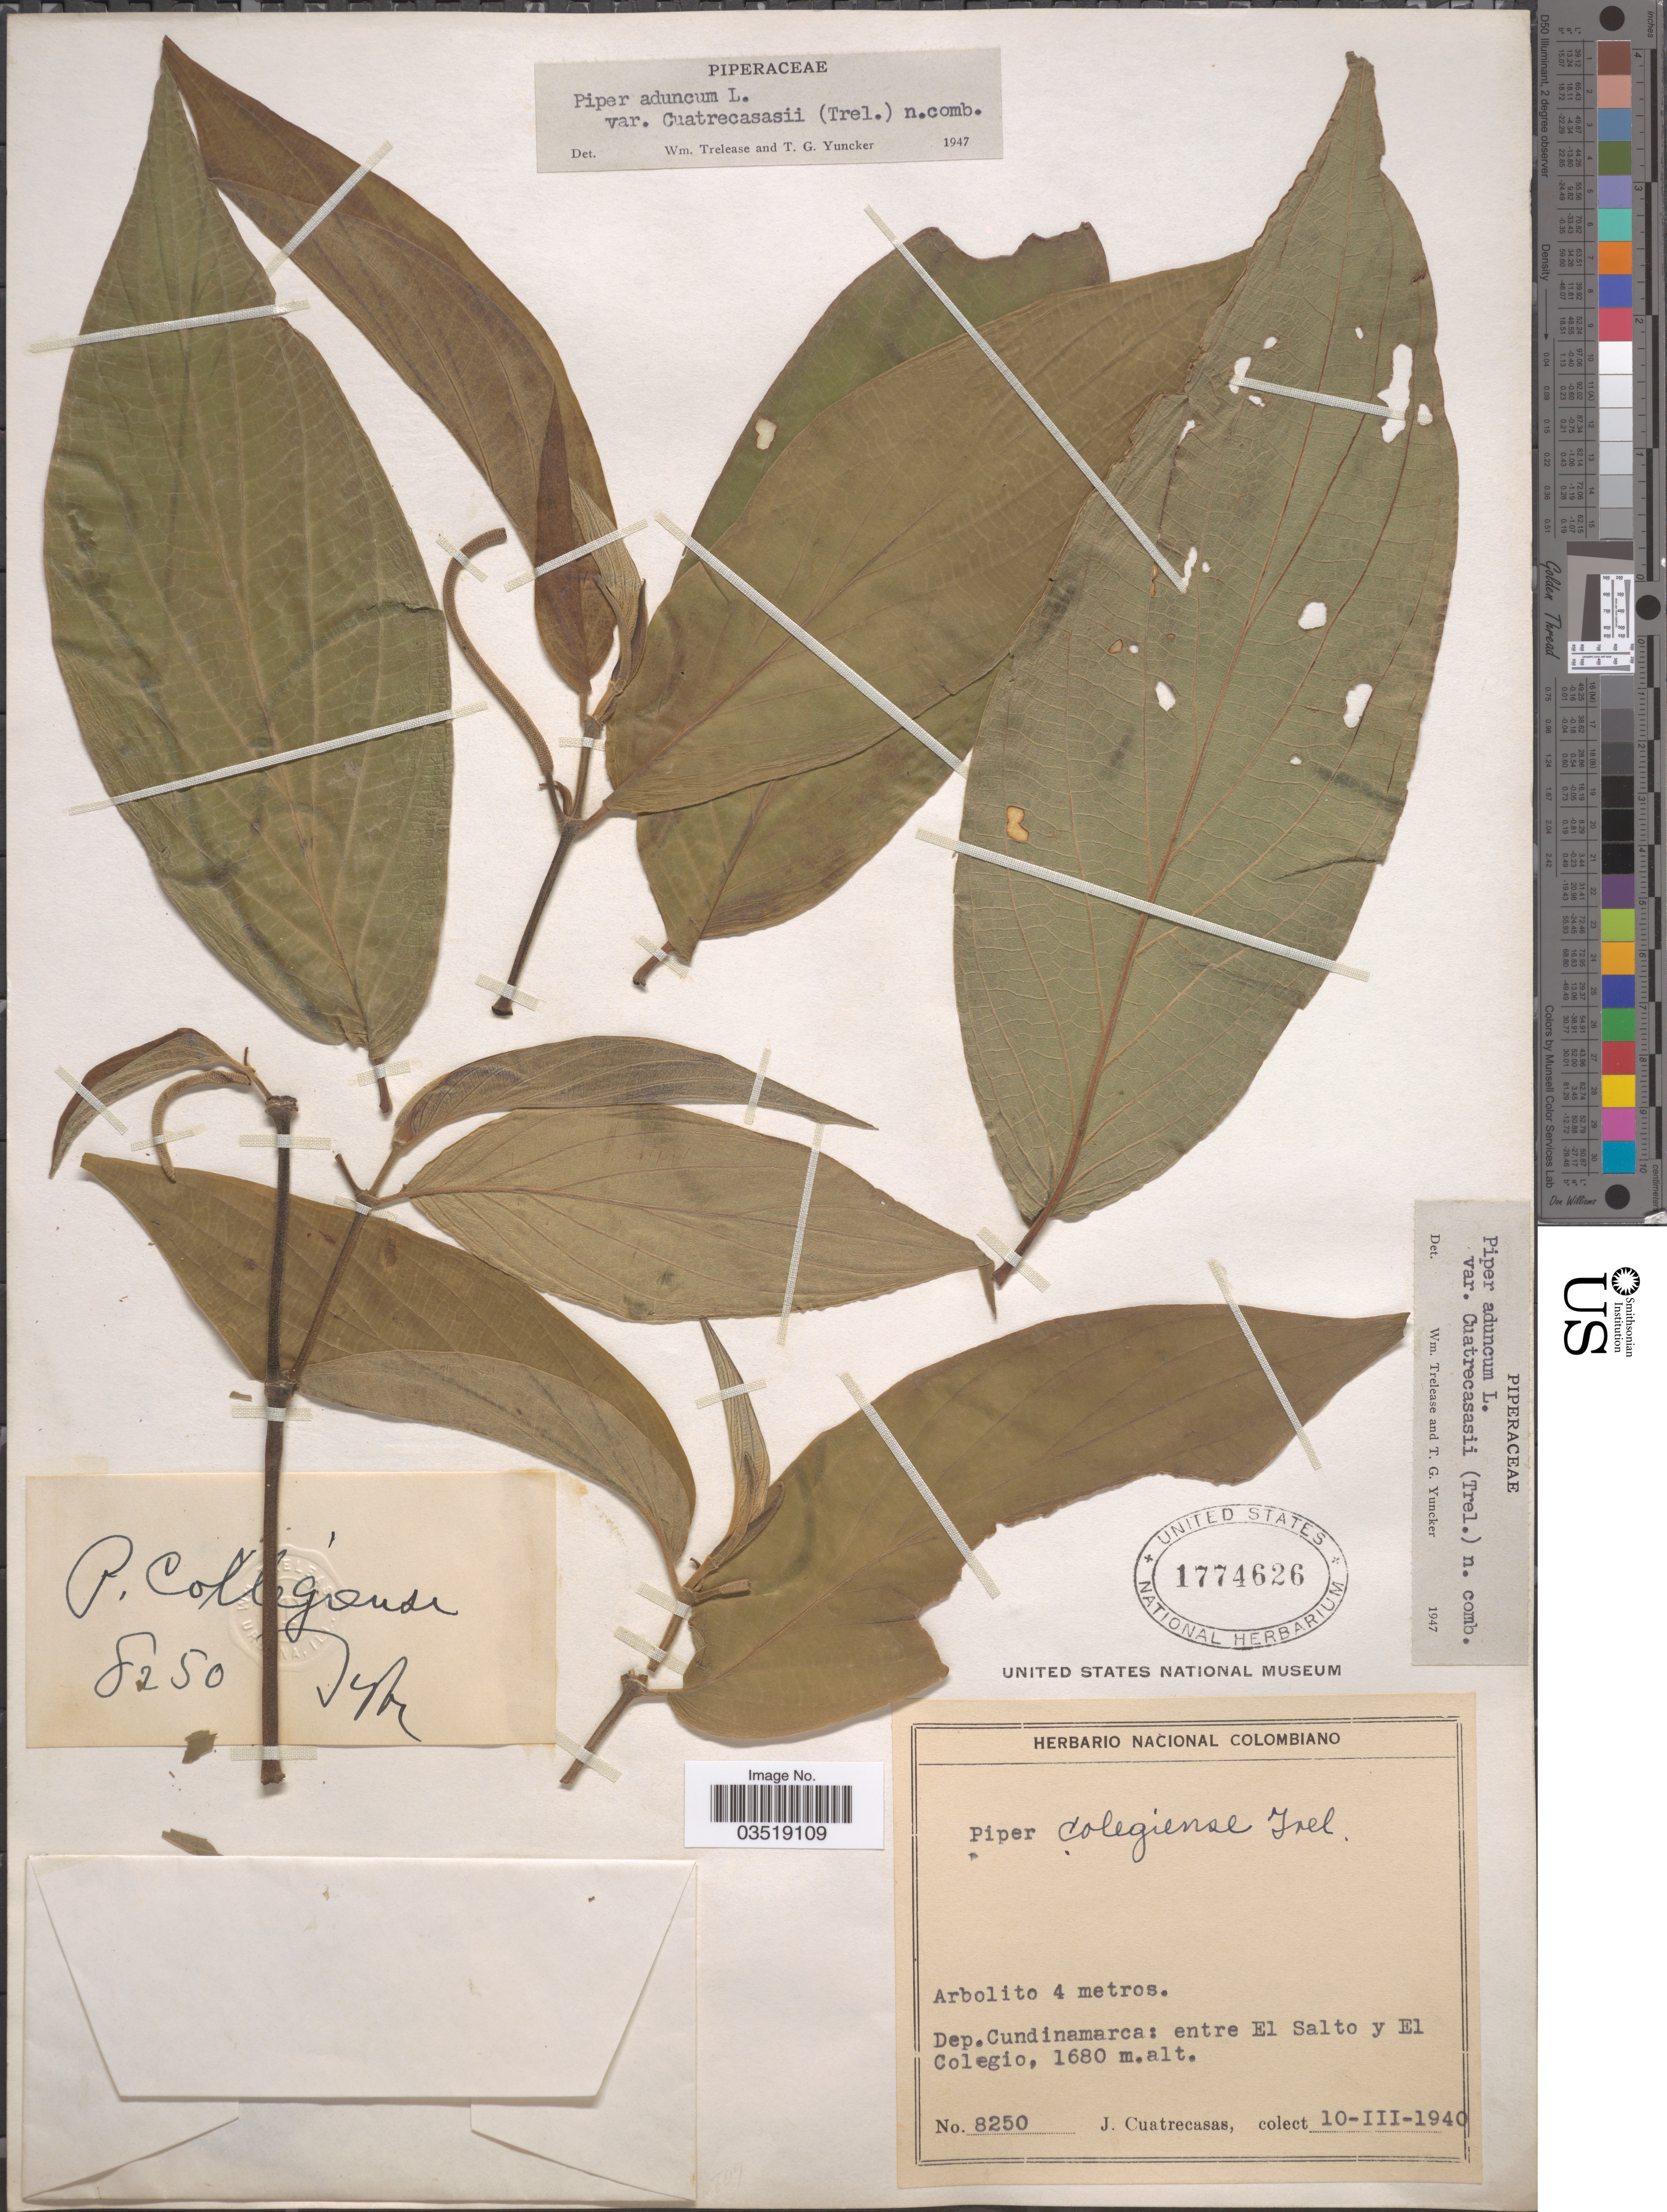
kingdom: Plantae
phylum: Tracheophyta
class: Magnoliopsida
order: Piperales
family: Piperaceae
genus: Piper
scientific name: Piper aduncum var. cordulatum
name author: L.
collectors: J. Cuatrecasas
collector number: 8250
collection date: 1940-03-10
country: Colombia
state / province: Cundinamarca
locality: Dep. Cundinamarca: entre El Salto y El Colegio.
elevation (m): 1680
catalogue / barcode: US 1774626